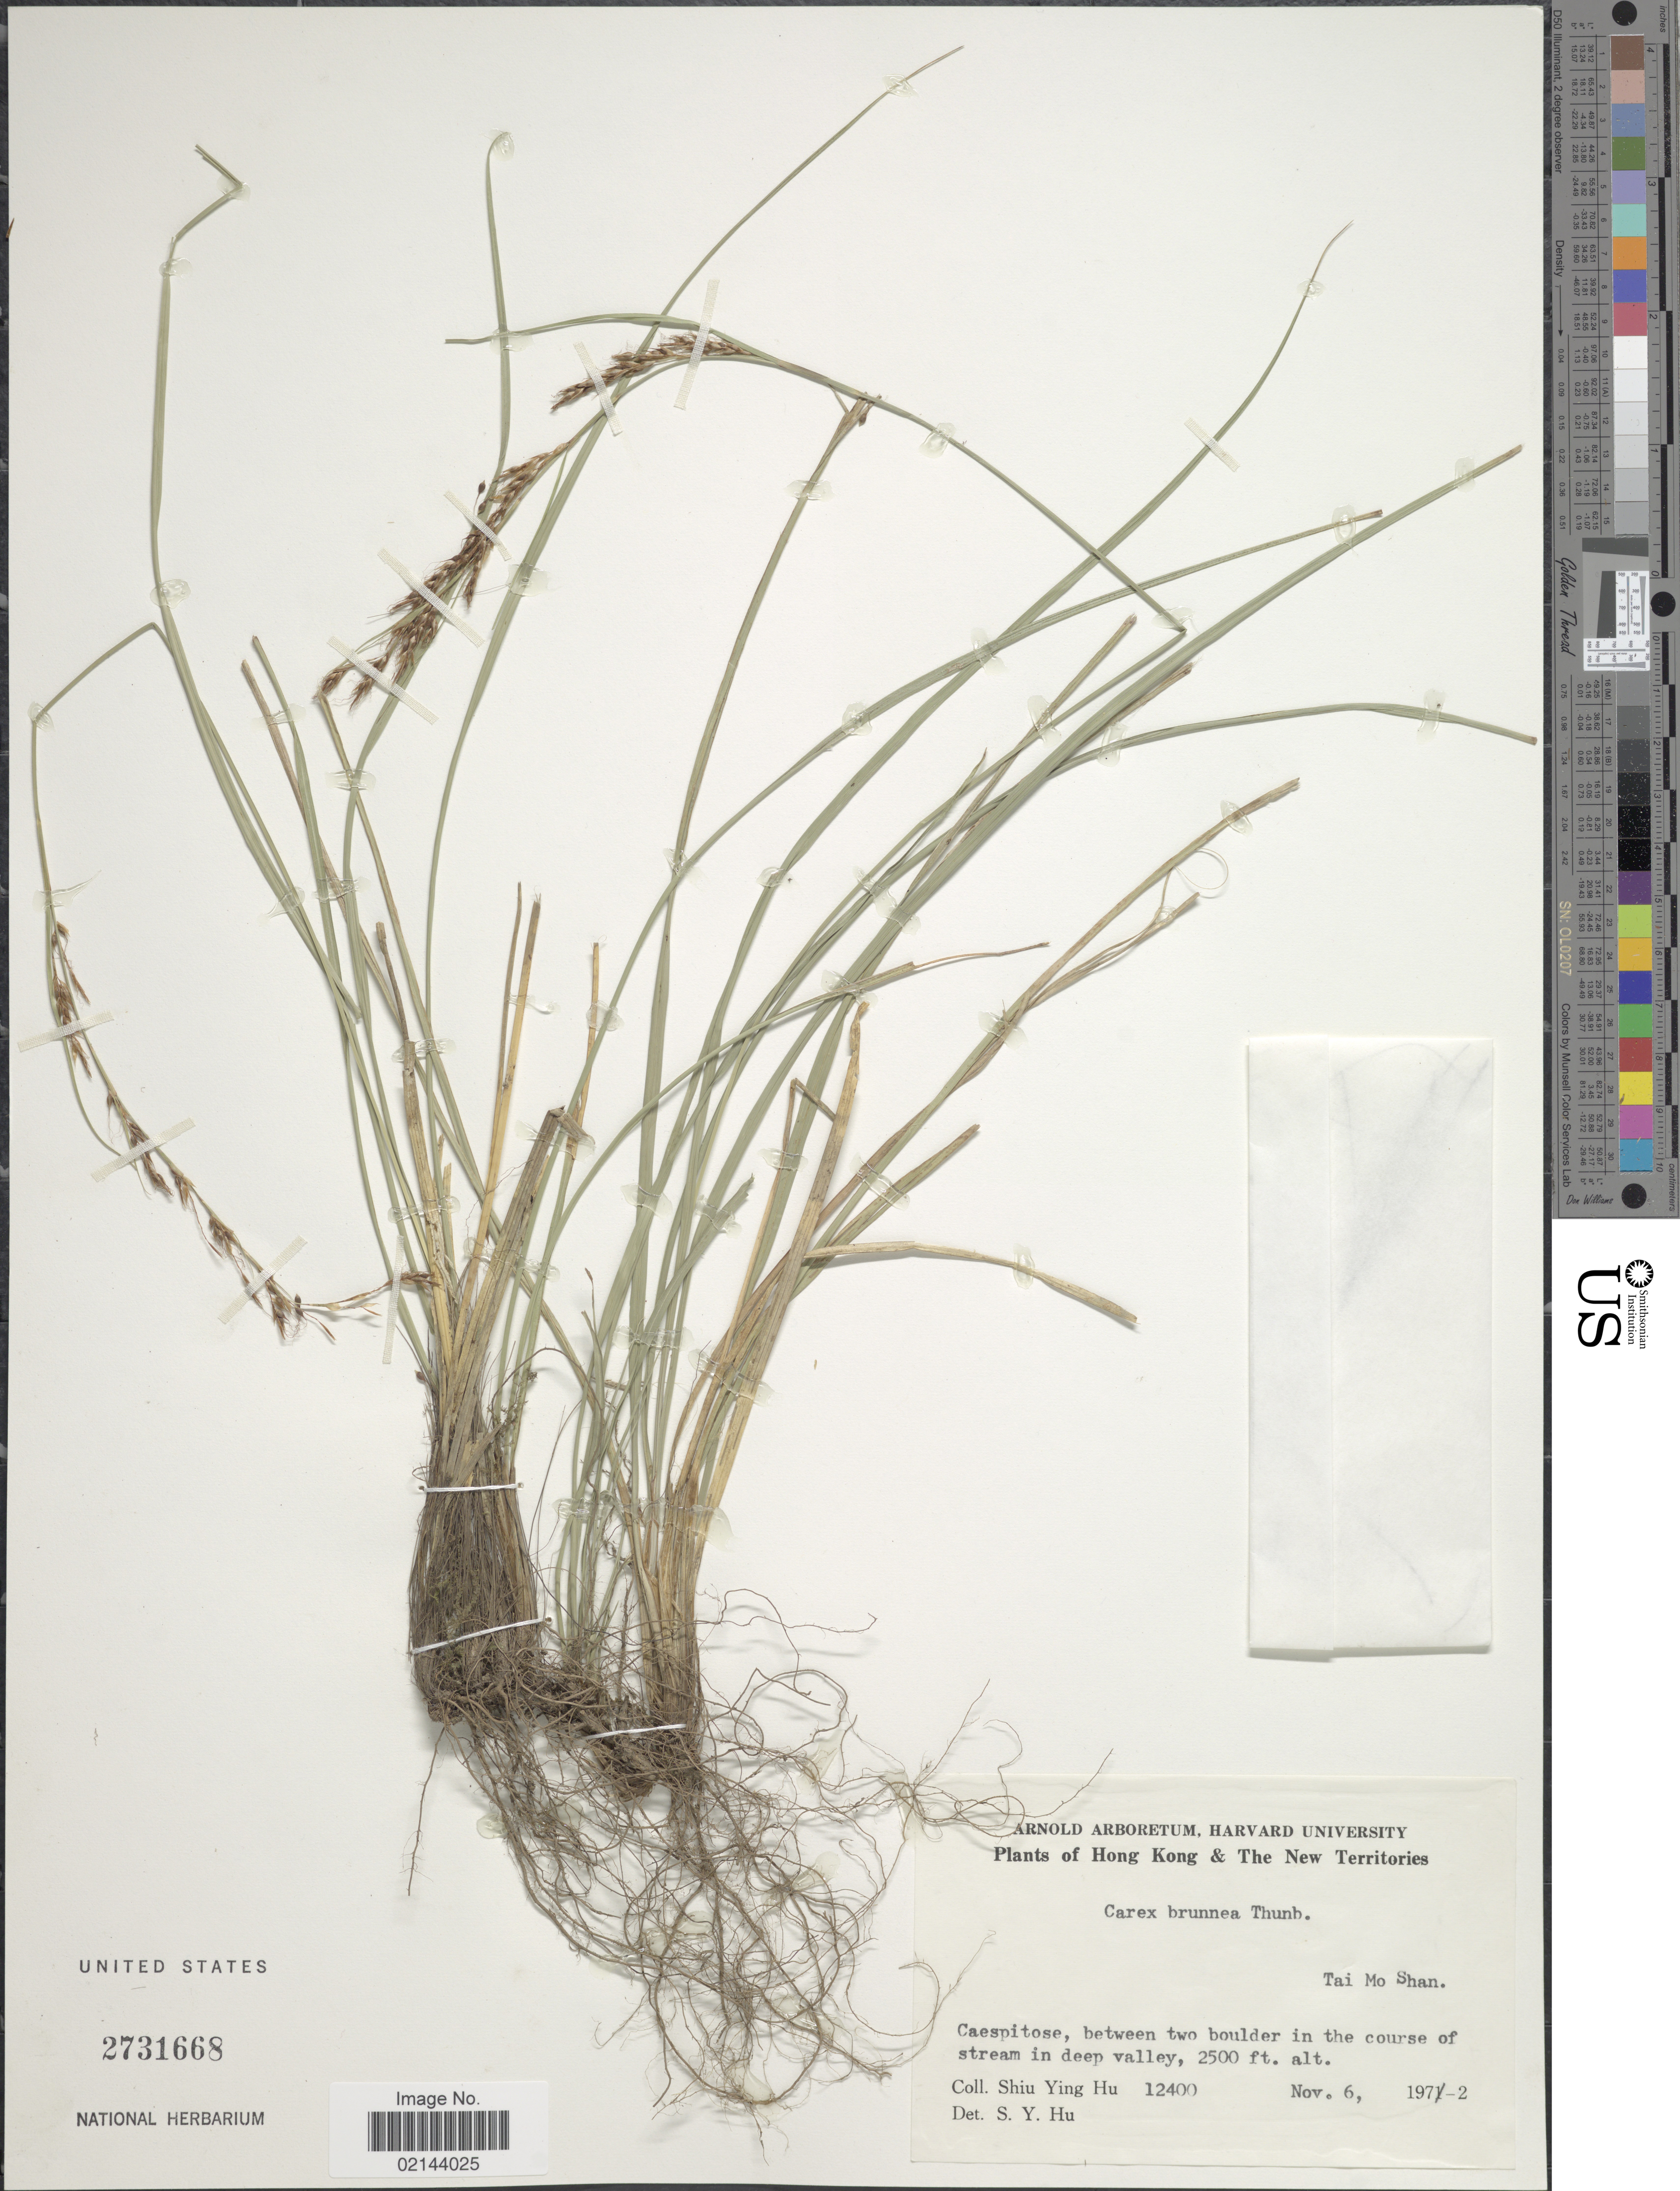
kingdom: Plantae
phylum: Tracheophyta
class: Liliopsida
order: Poales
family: Cyperaceae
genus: Carex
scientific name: Carex brunnea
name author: Thunb.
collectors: S. Y. Hu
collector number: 12400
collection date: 1972-11-06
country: China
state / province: Hong Kong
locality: Hong Kong & The New Territories, Tai Mo Shan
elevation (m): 762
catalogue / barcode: US 2731668